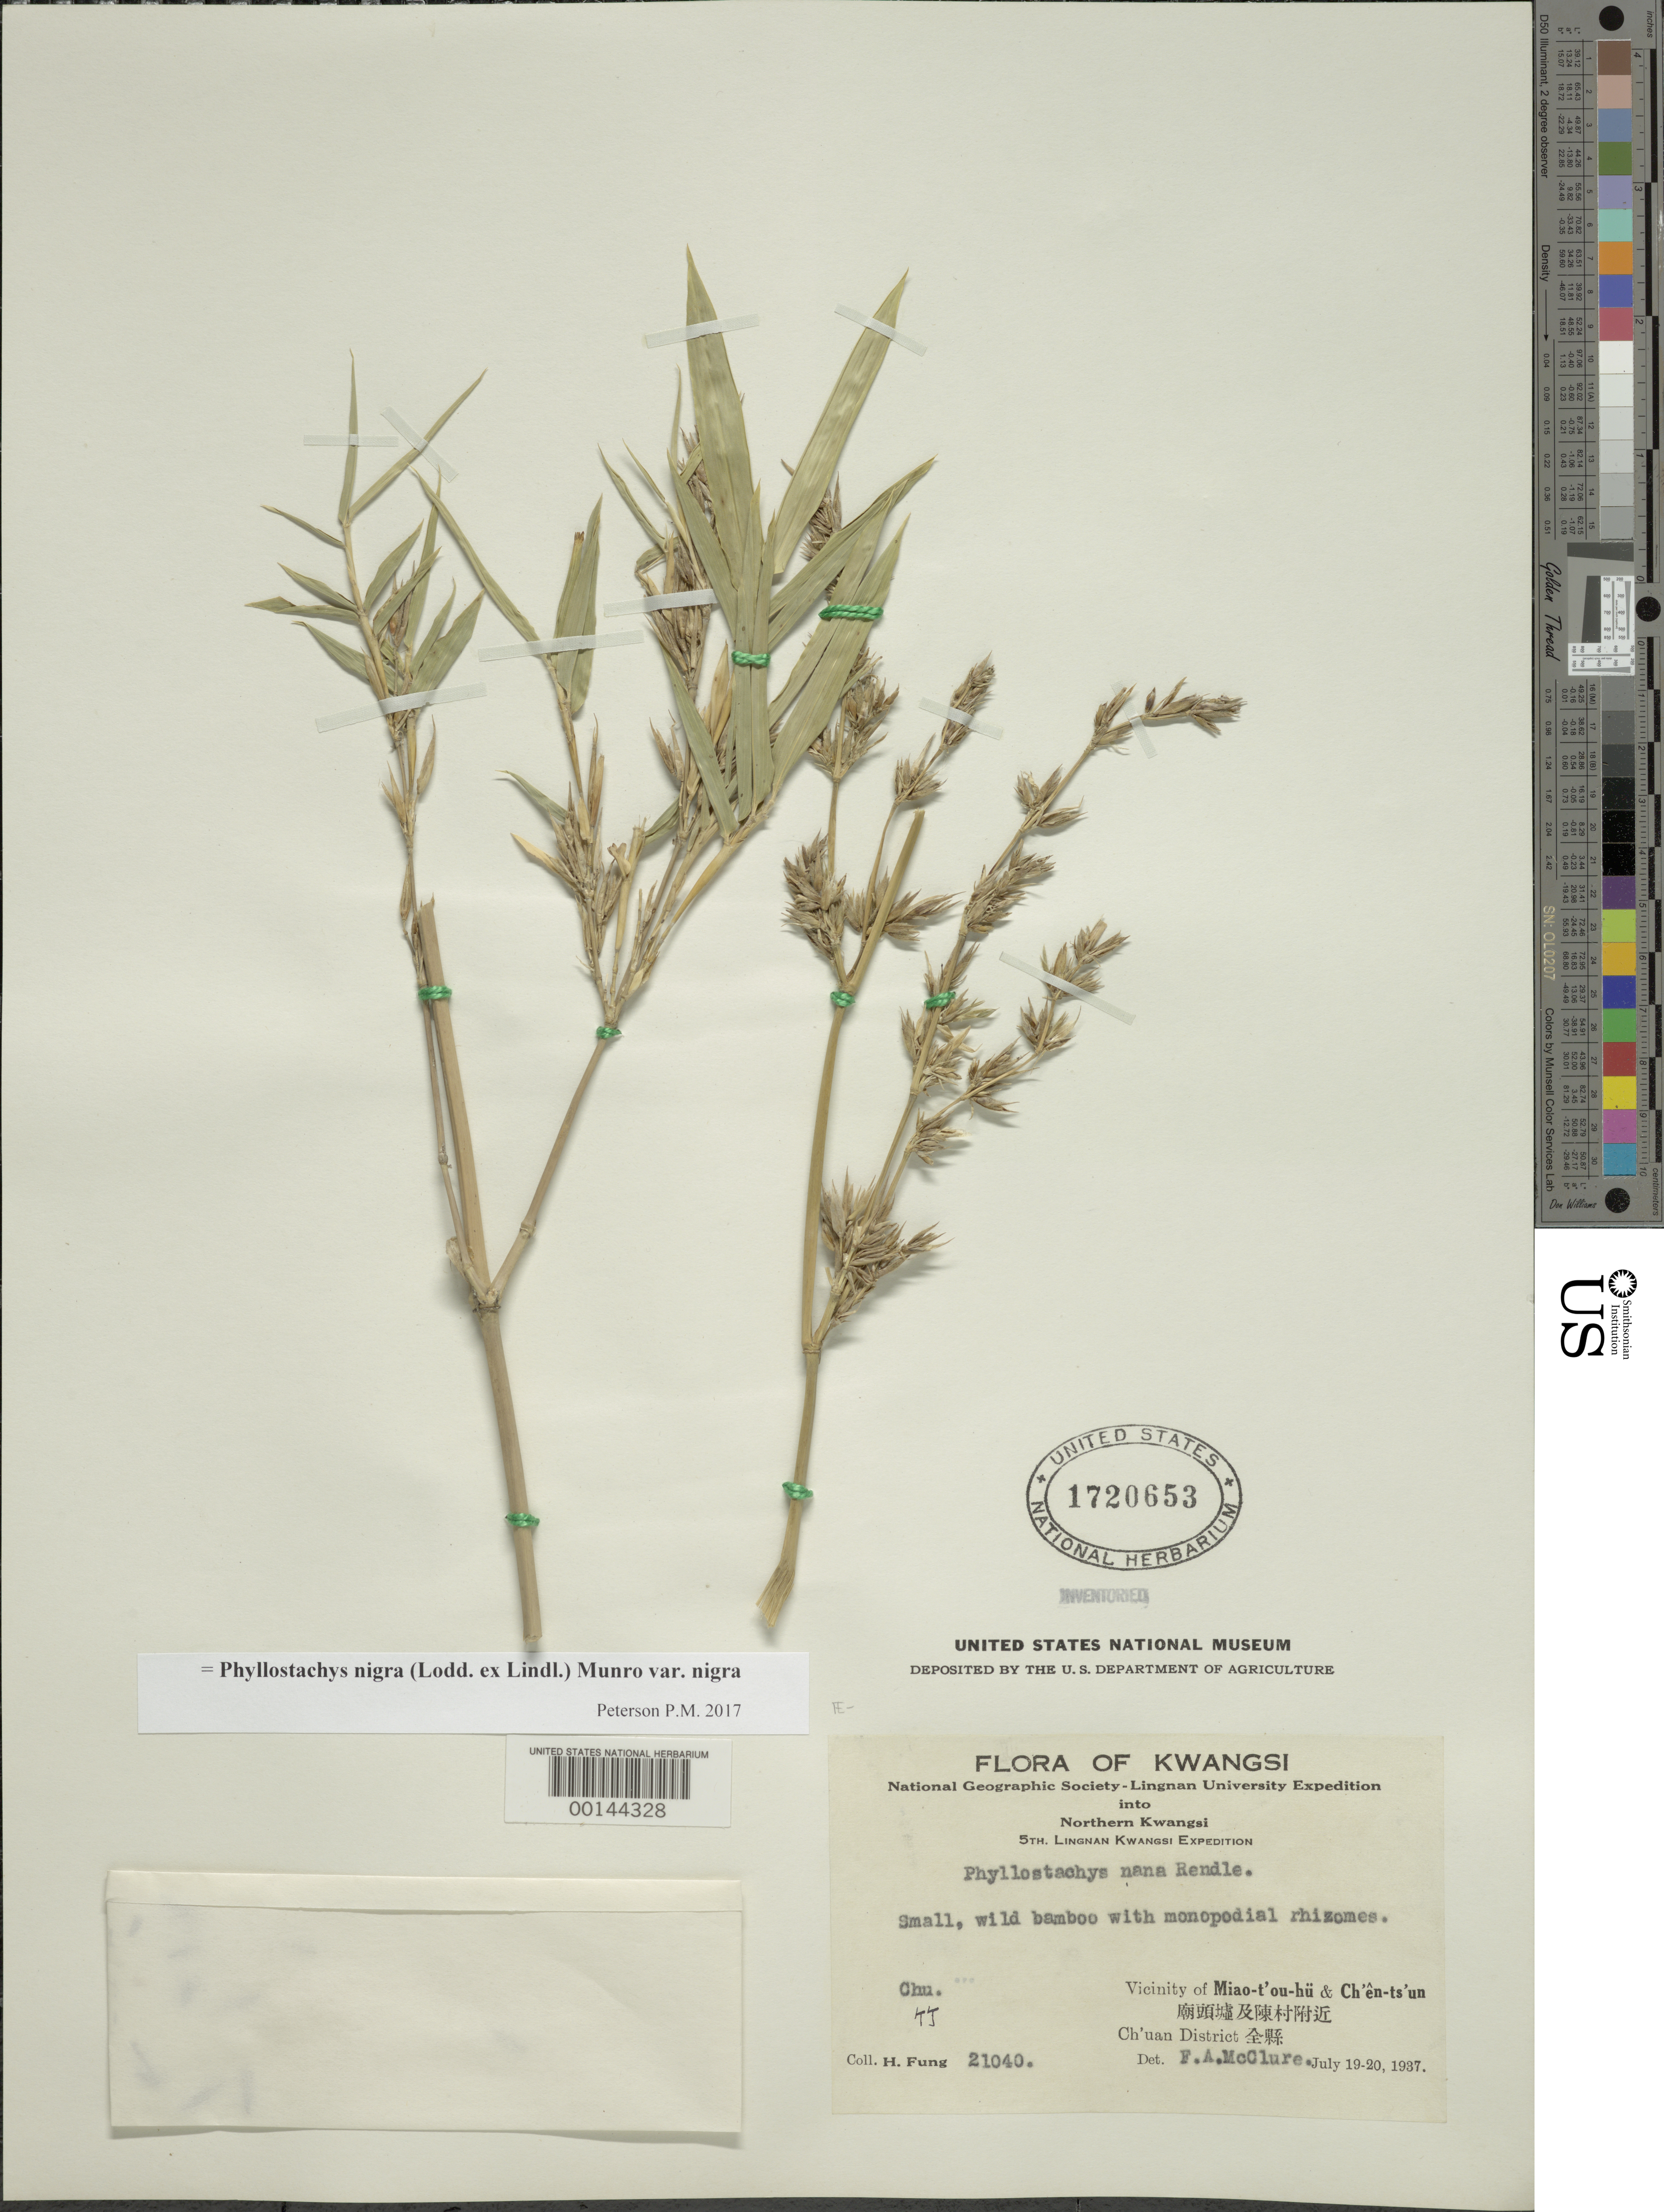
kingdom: Plantae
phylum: Tracheophyta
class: Liliopsida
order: Poales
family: Poaceae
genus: Phyllostachys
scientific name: Phyllostachys nigra var. nigra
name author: (Lodd. ex Lindl.) Munro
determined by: Poaceae Reorganization Project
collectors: H. L. Fung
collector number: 21040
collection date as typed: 19 Jul 1937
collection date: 1937-07-19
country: China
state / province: Jiangxi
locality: Ch'uan, miao-t'ou-hu/ch'en-ts'un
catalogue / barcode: US 1720653